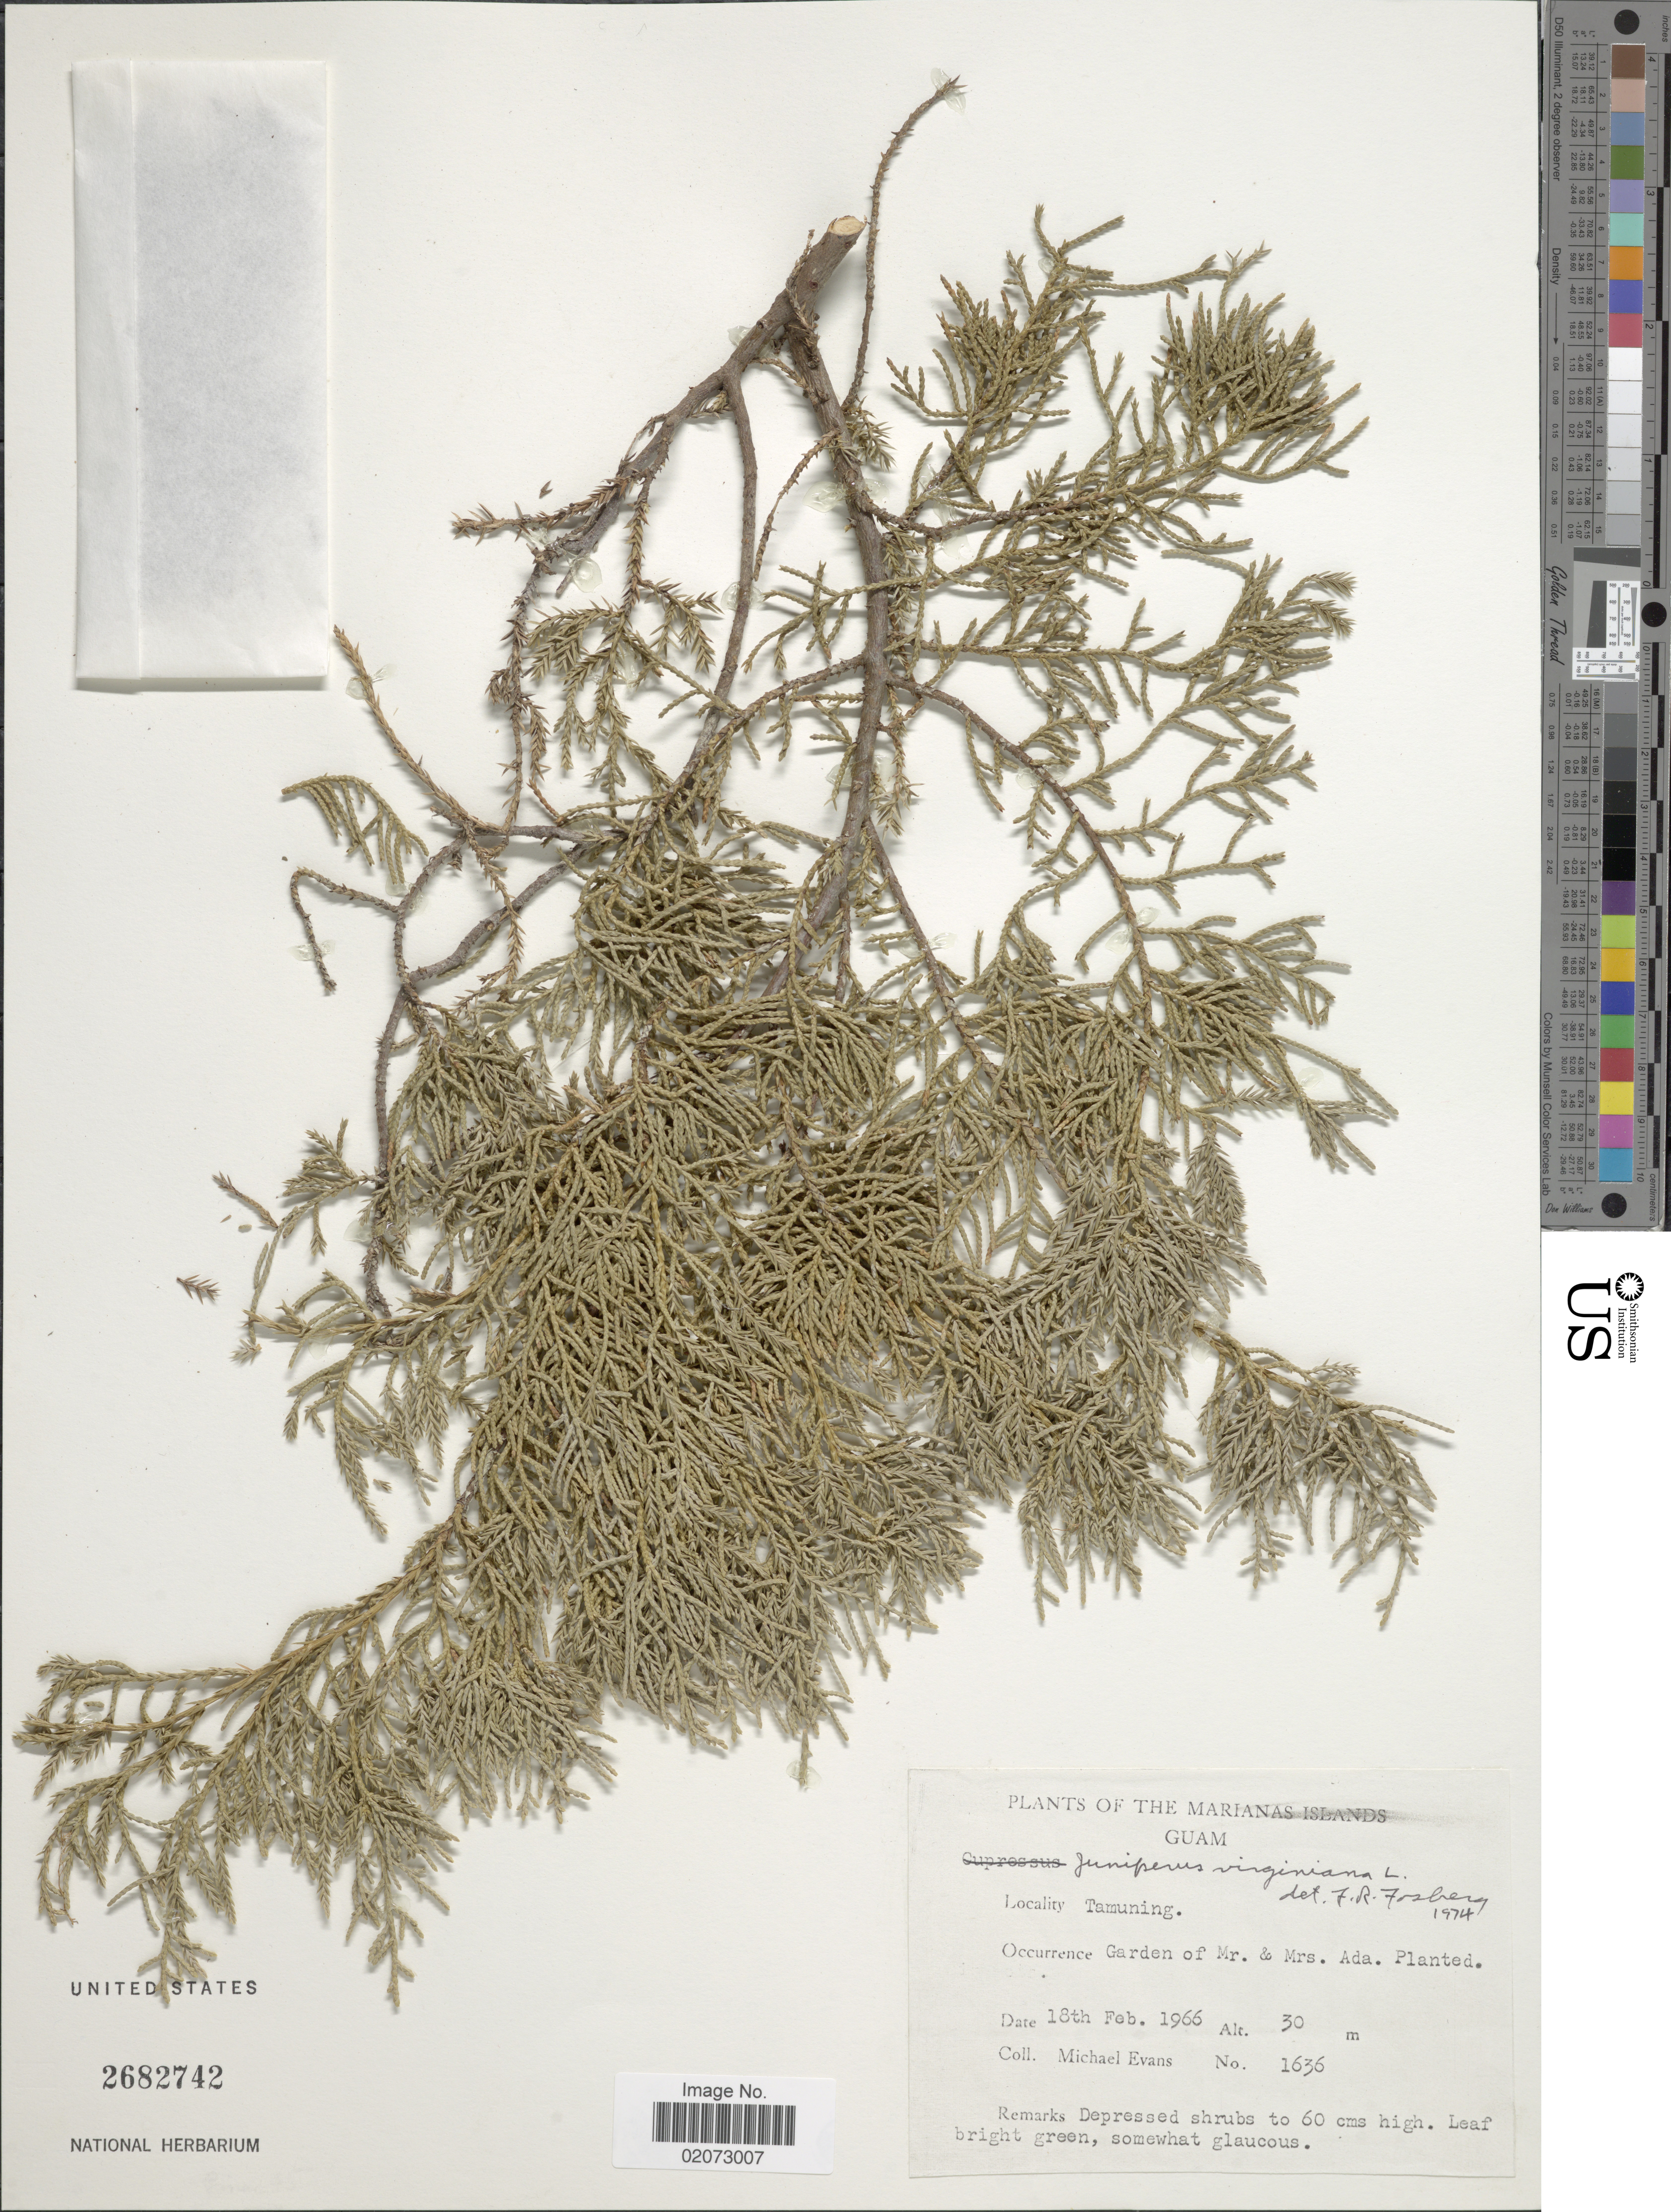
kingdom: Plantae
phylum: Tracheophyta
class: Pinopsida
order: Pinales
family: Cupressaceae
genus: Juniperus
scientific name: Juniperus virginiana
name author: L.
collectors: M. Evans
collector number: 1636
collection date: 1966-02-18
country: Guam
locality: Marianas Islands, Guam. Tamuning, Garden of Mr. & Mrs. Ada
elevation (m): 30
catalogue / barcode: US 2682742